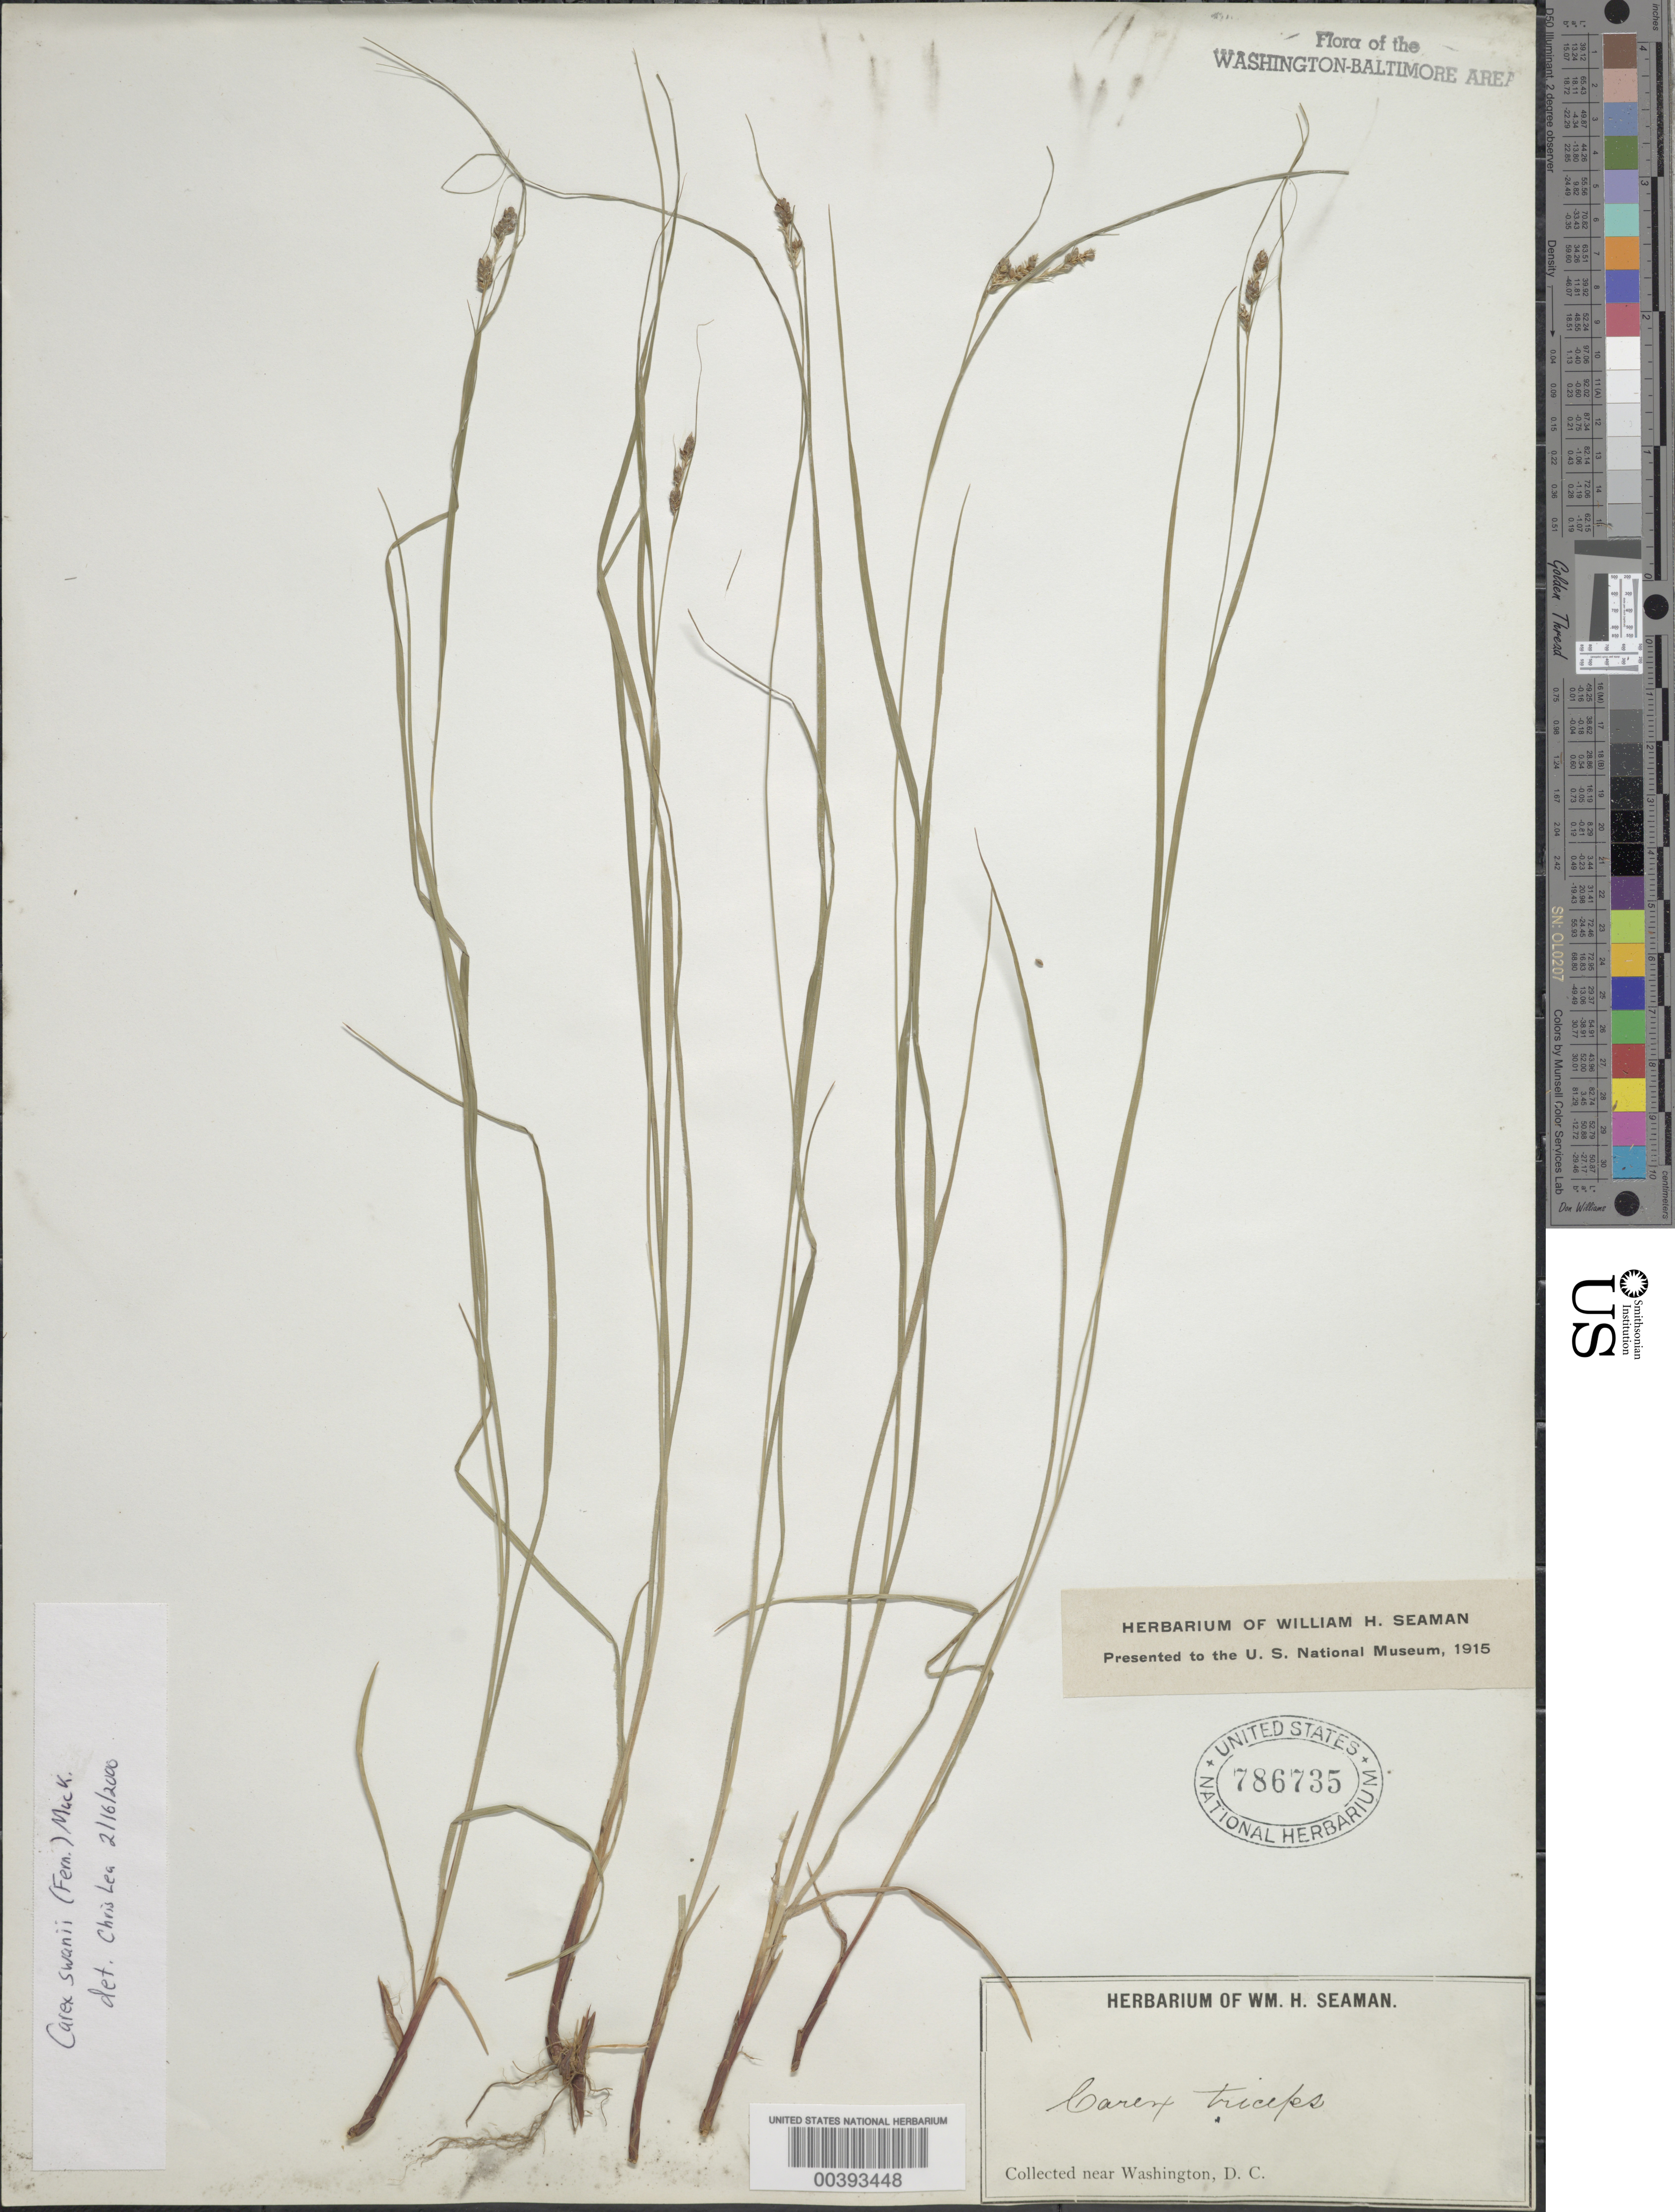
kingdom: Plantae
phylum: Tracheophyta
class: Liliopsida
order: Poales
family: Cyperaceae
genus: Carex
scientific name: Carex swanii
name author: (Fernald) Mack.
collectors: W. Seaman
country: United States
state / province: District of Columbia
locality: Washington DC Area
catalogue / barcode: US 786735